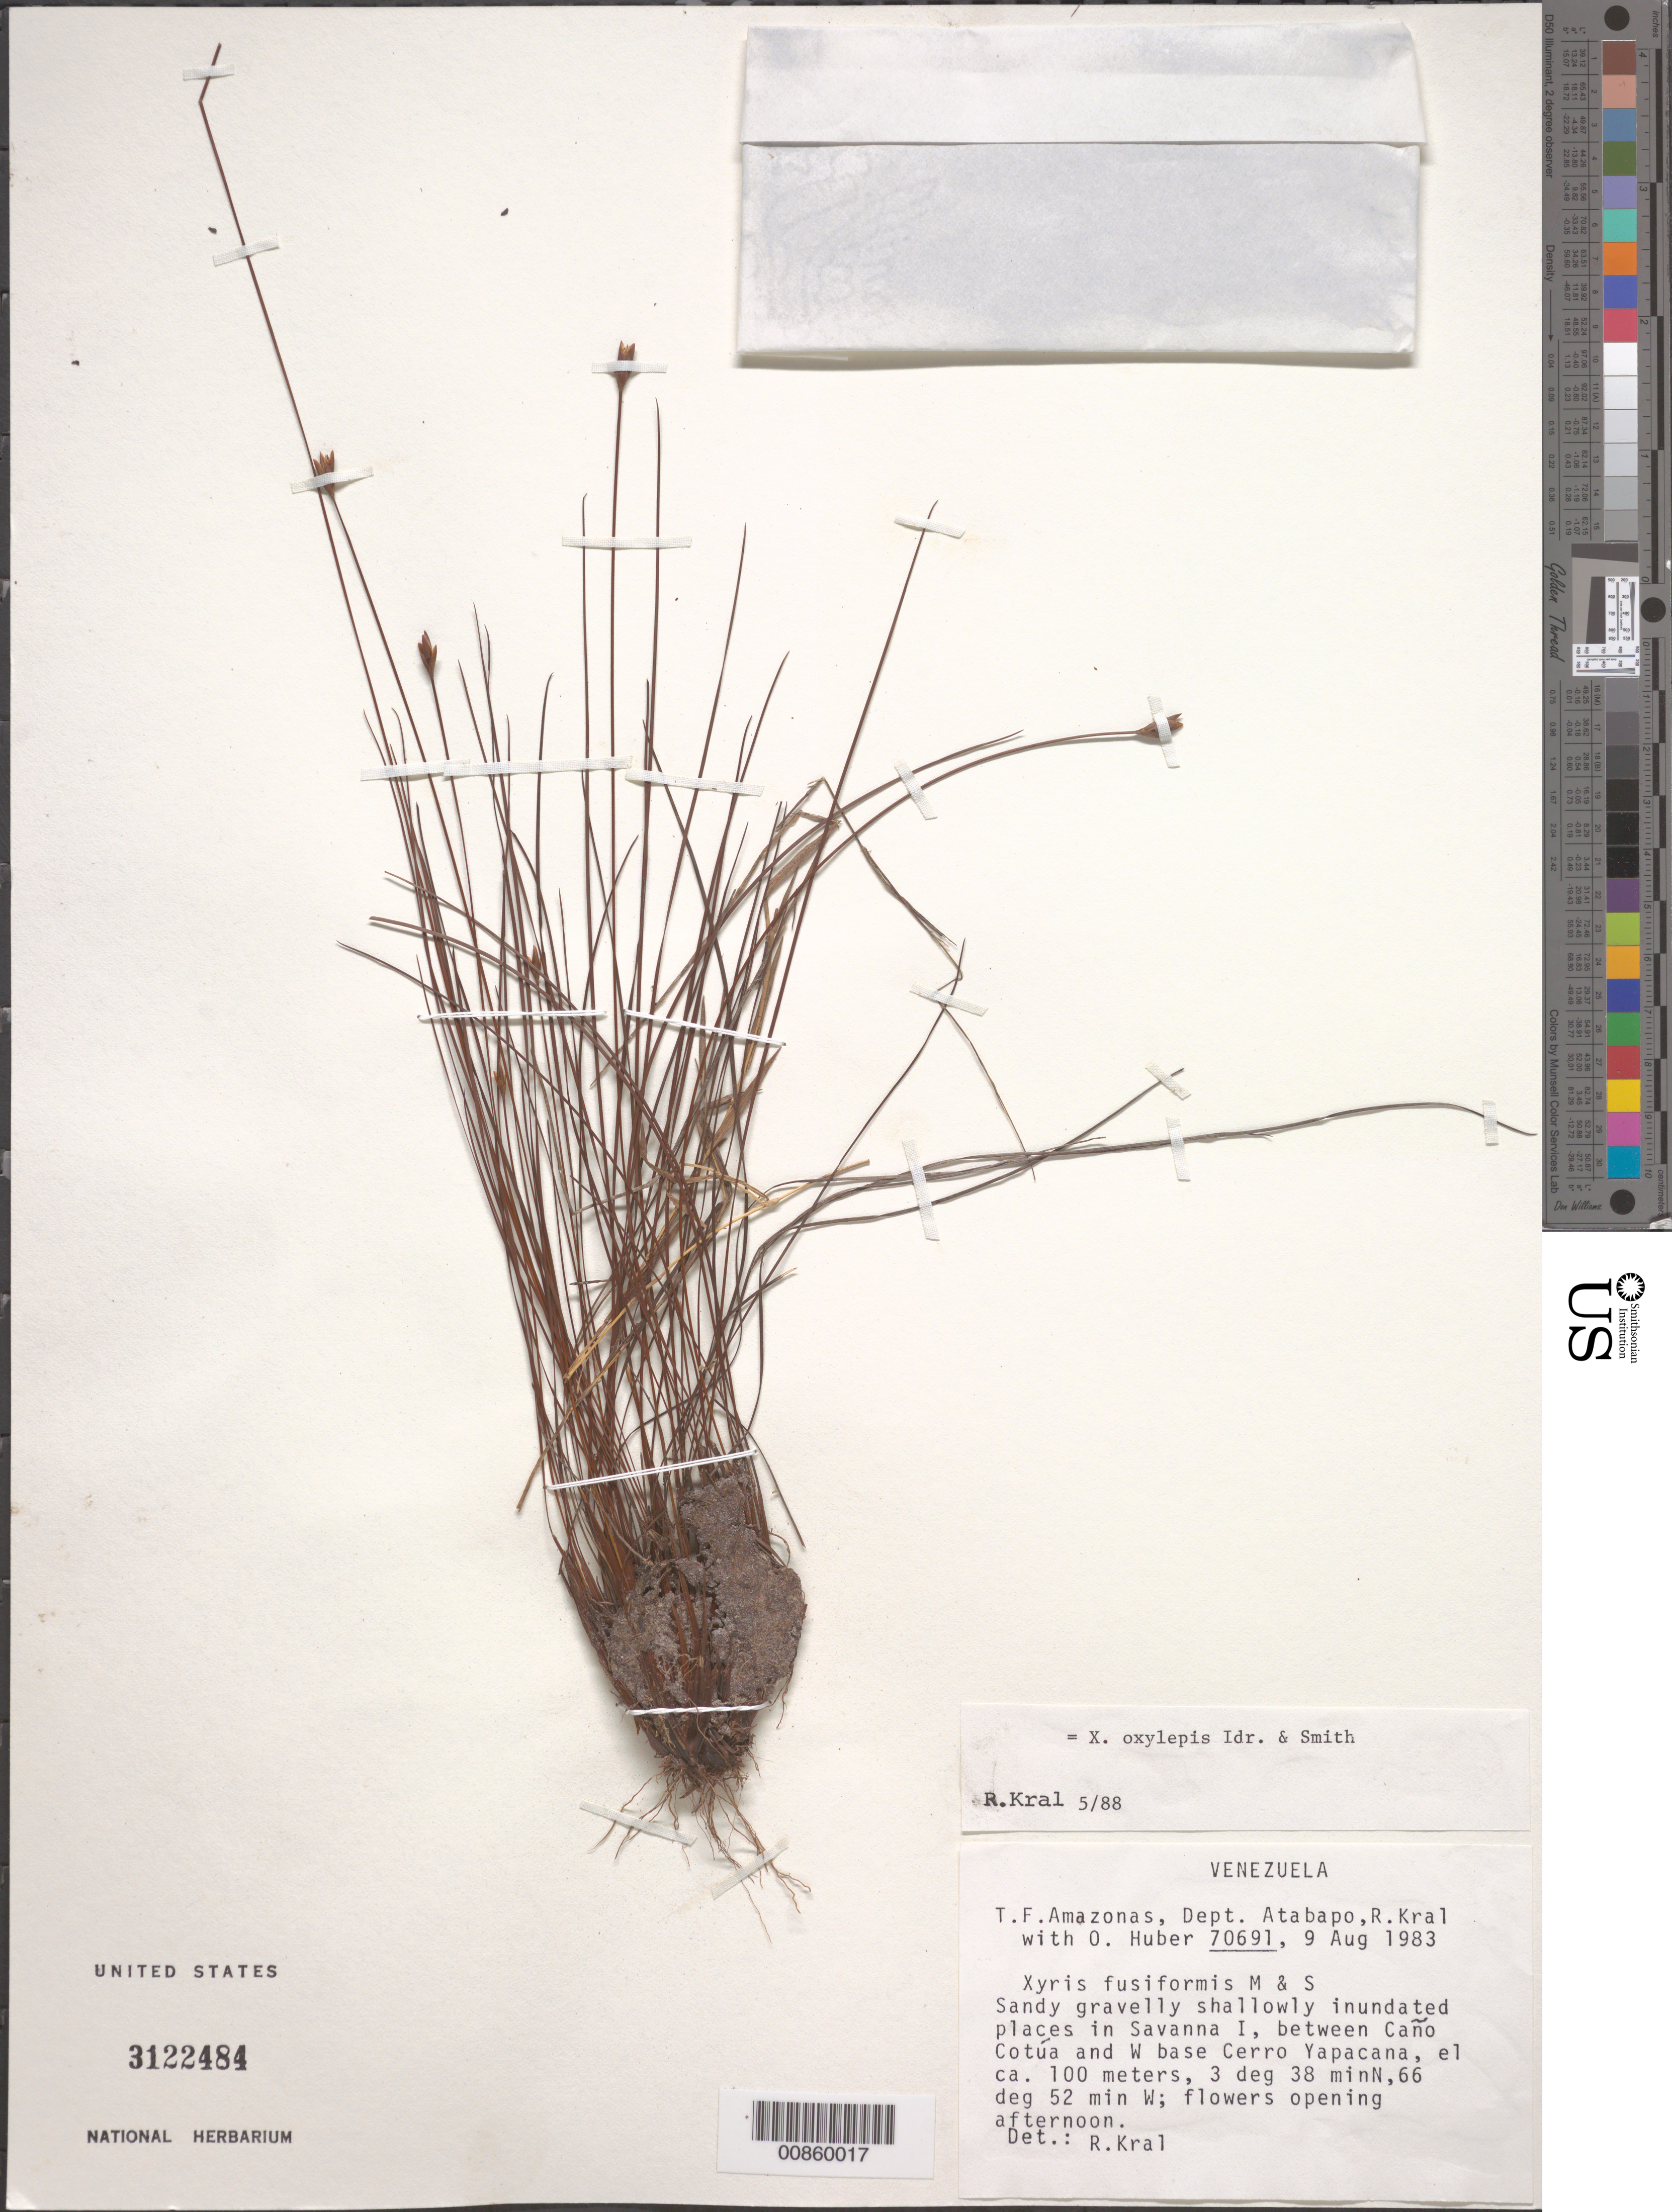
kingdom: Plantae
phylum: Tracheophyta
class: Liliopsida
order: Poales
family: Xyridaceae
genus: Xyris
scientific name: Xyris oxylepis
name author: Idrobo & L.B. Sm.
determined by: Kral, Robert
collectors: R. Kral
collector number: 70691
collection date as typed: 9-Aug-83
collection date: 1983-08-09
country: Venezuela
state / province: Amazonas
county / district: Atabapo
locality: Savanna I; between Caño Cotúa and W base of Cerro Yapacána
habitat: Sandy, gravelly, shallow inundated places in savanna.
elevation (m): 100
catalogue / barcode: US 3122484